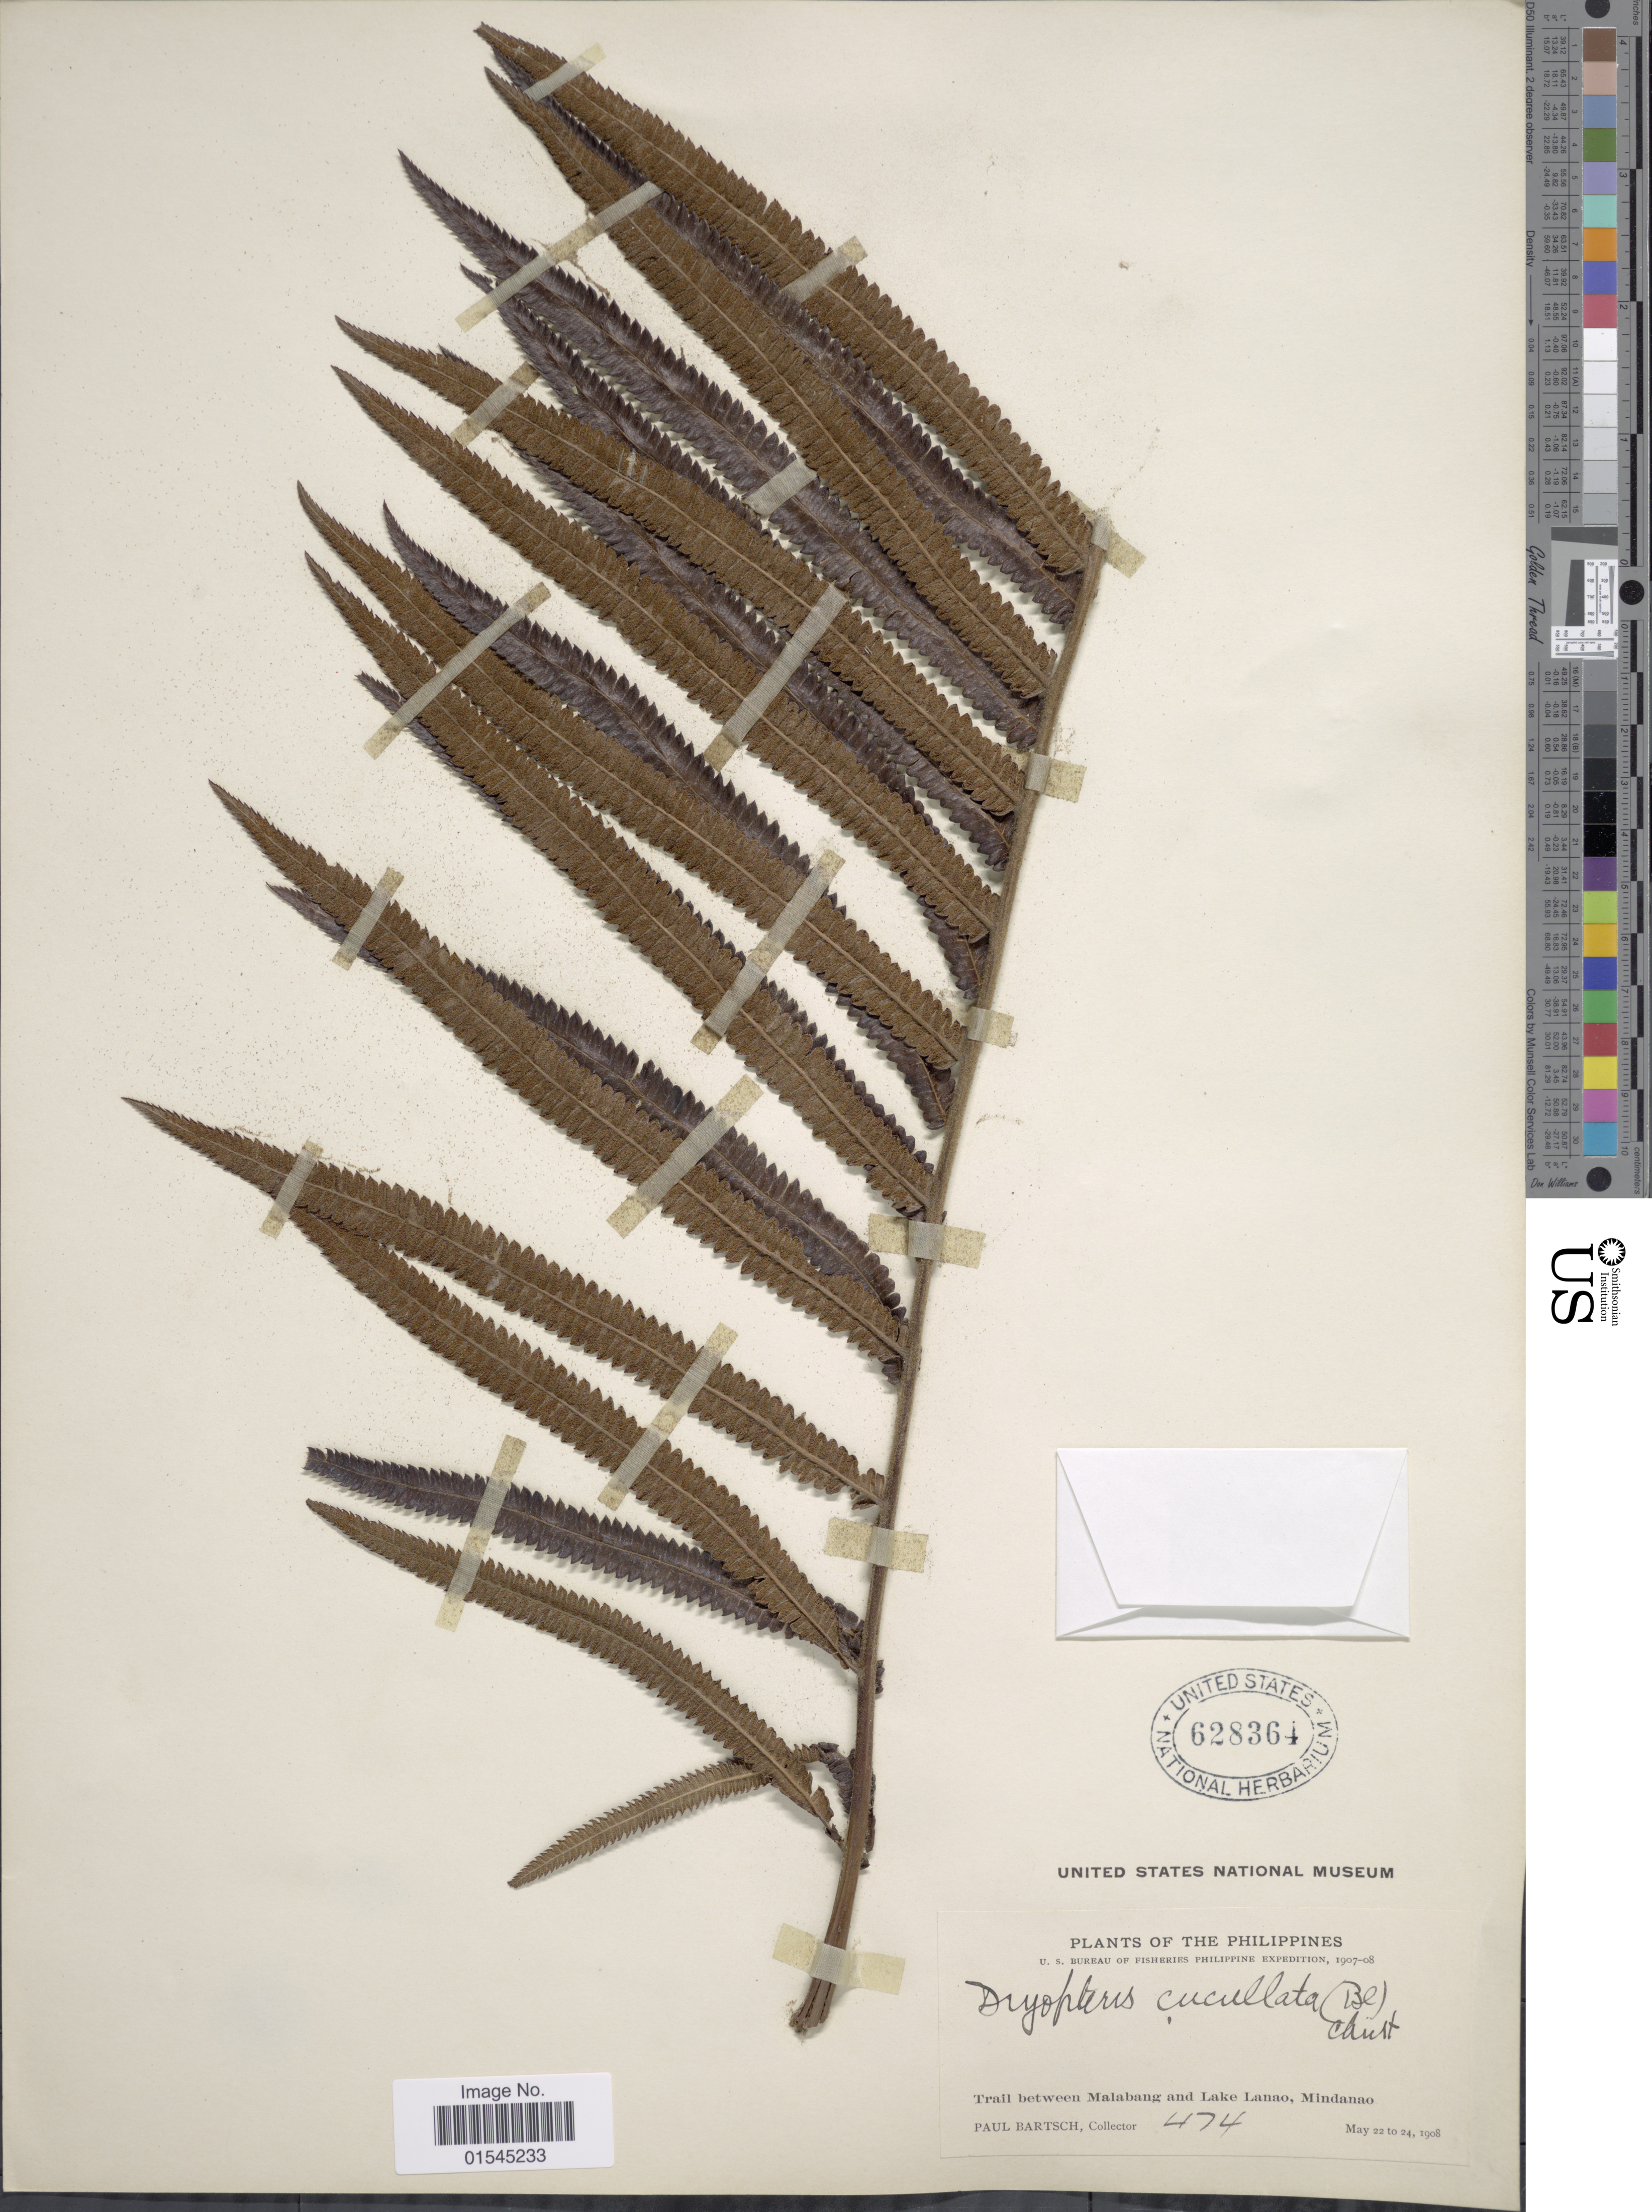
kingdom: Plantae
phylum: Tracheophyta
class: Polypodiopsida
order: Polypodiales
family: Thelypteridaceae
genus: Sphaerostephanos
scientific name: Sphaerostephanos unitus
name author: (L.) Holttum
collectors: P. Bartsch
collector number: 474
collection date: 1908-05-22/1908-05-24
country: Philippines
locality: Trail between Malabang and Lake Lanao, Mindanao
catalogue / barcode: US 628364